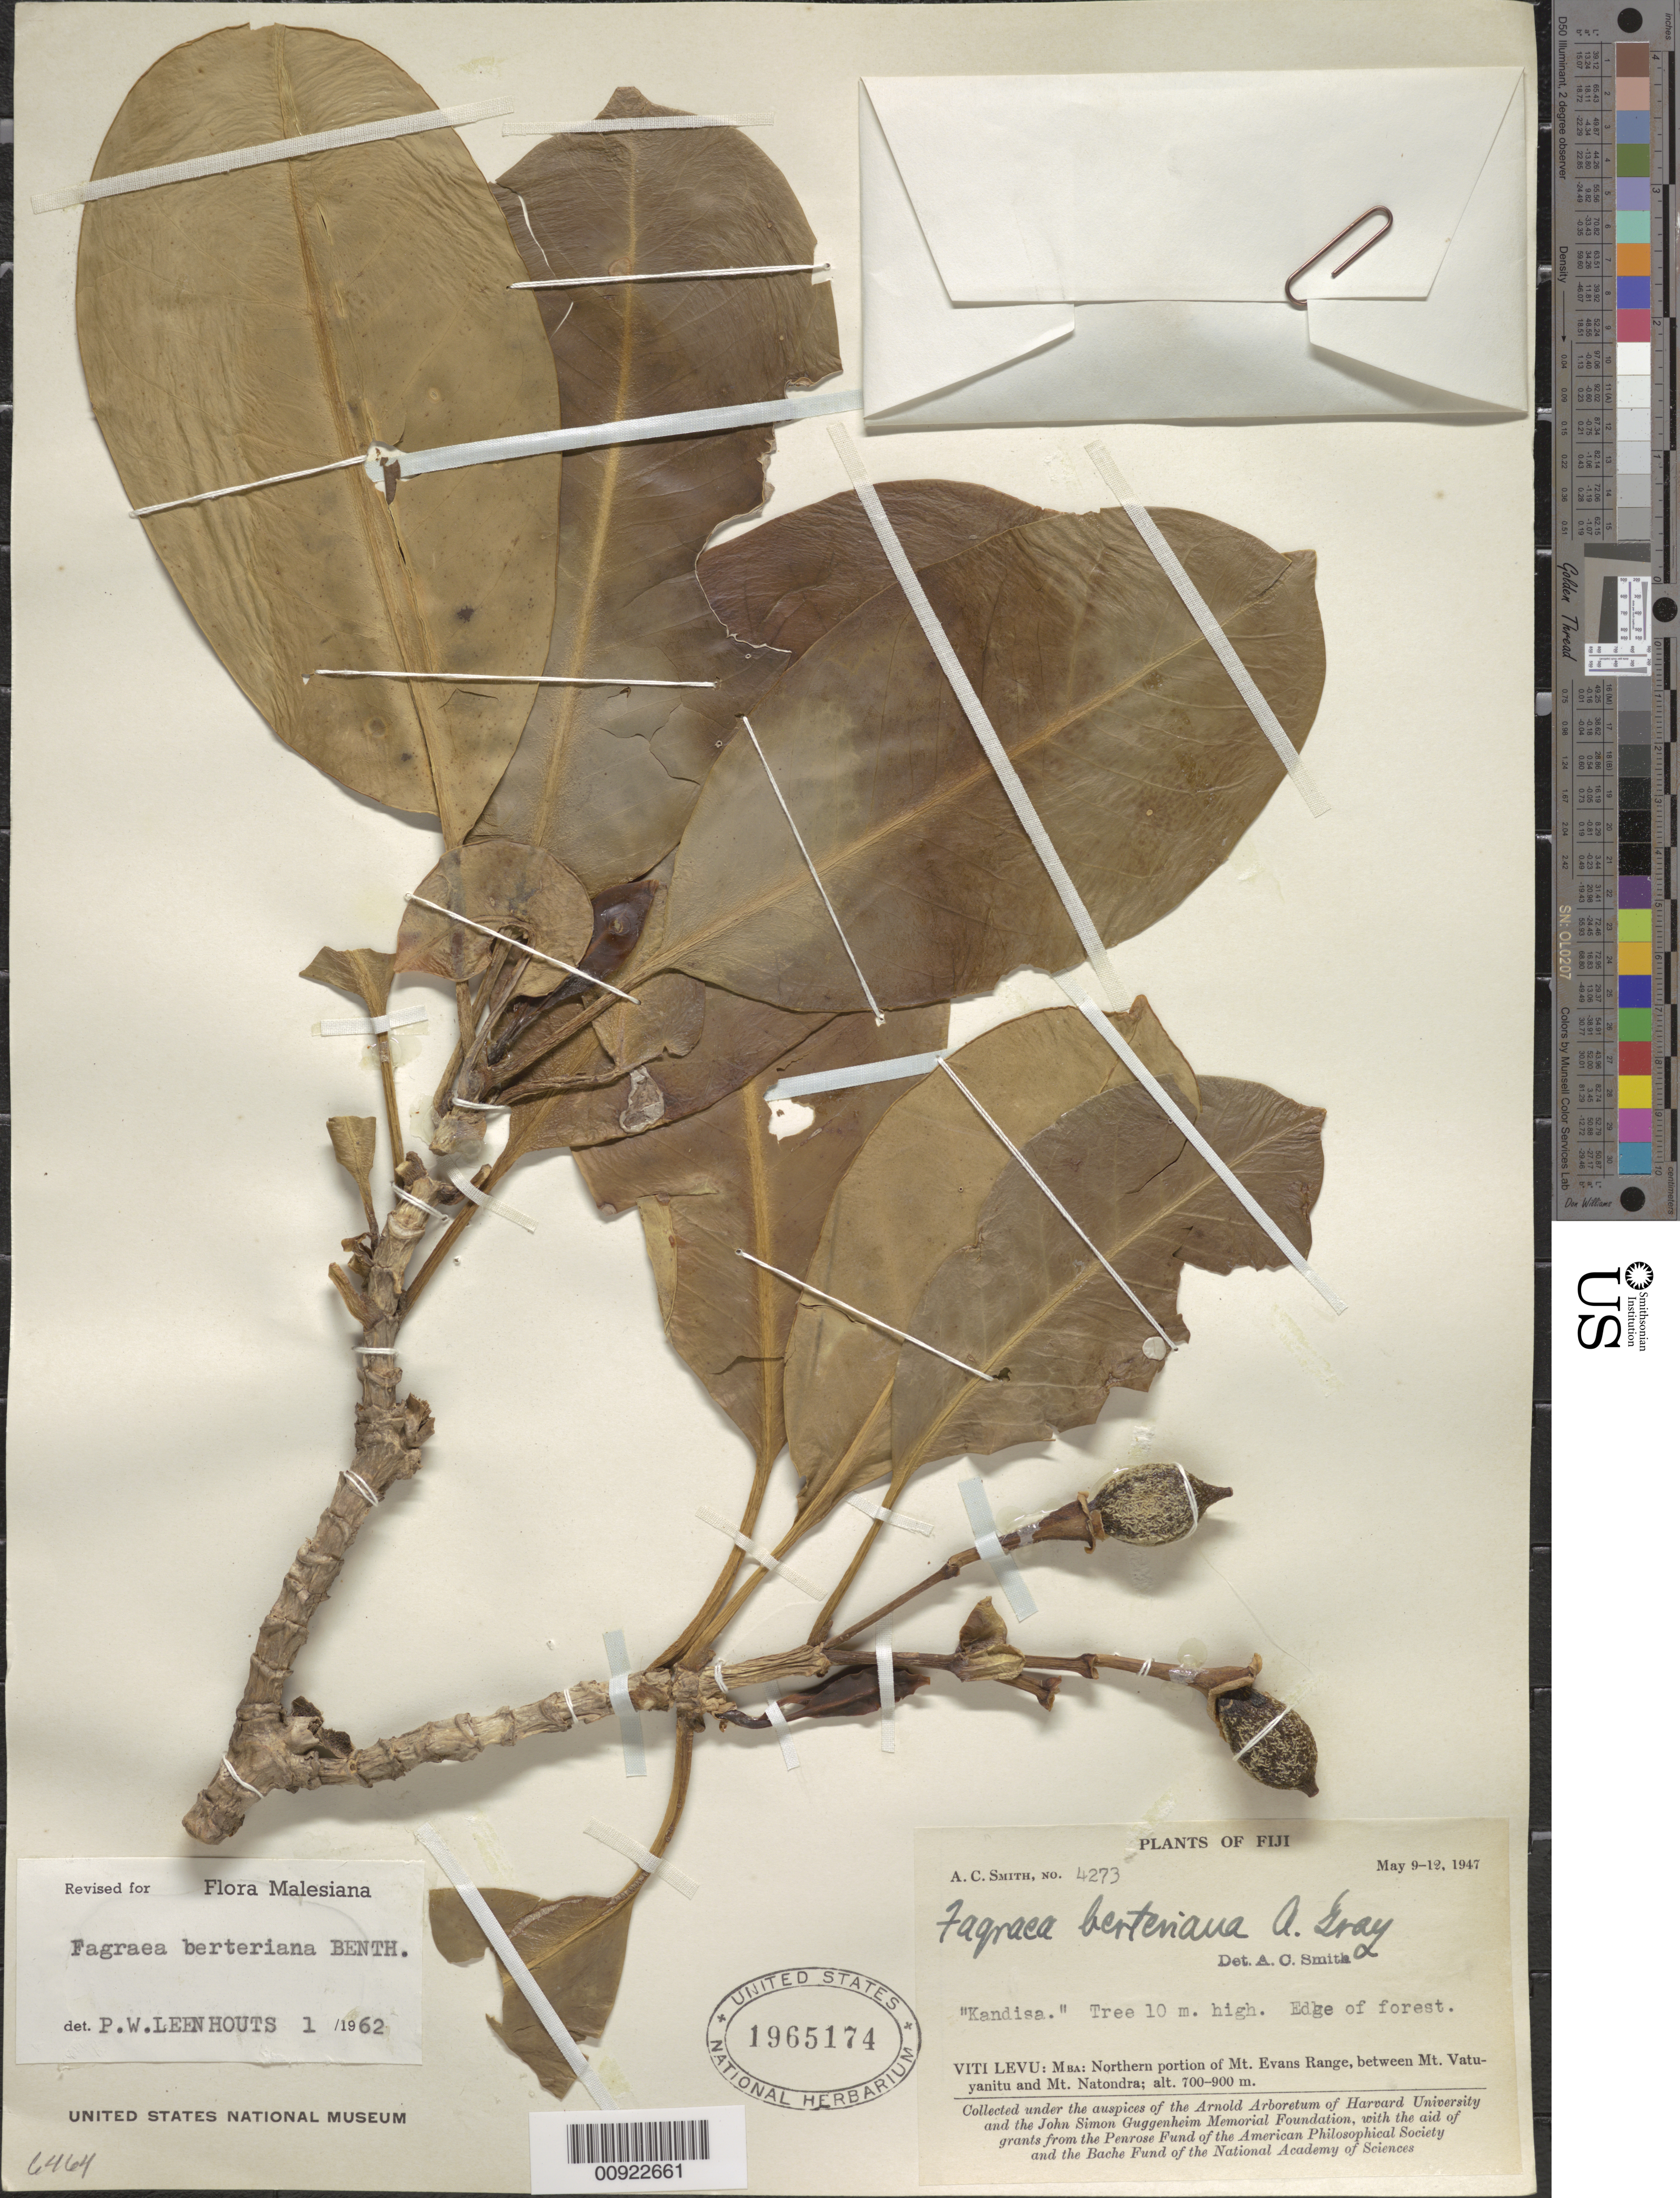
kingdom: Plantae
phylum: Tracheophyta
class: Magnoliopsida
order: Gentianales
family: Gentianaceae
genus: Fagraea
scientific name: Fagraea berteroana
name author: A. Gray ex Benth.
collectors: C. A. Smith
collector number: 4273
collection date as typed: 09 May 1947 to 12 May 1947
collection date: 1947-05-09/1947-05-12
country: Fiji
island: Viti Levu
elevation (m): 700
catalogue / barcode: US 922661